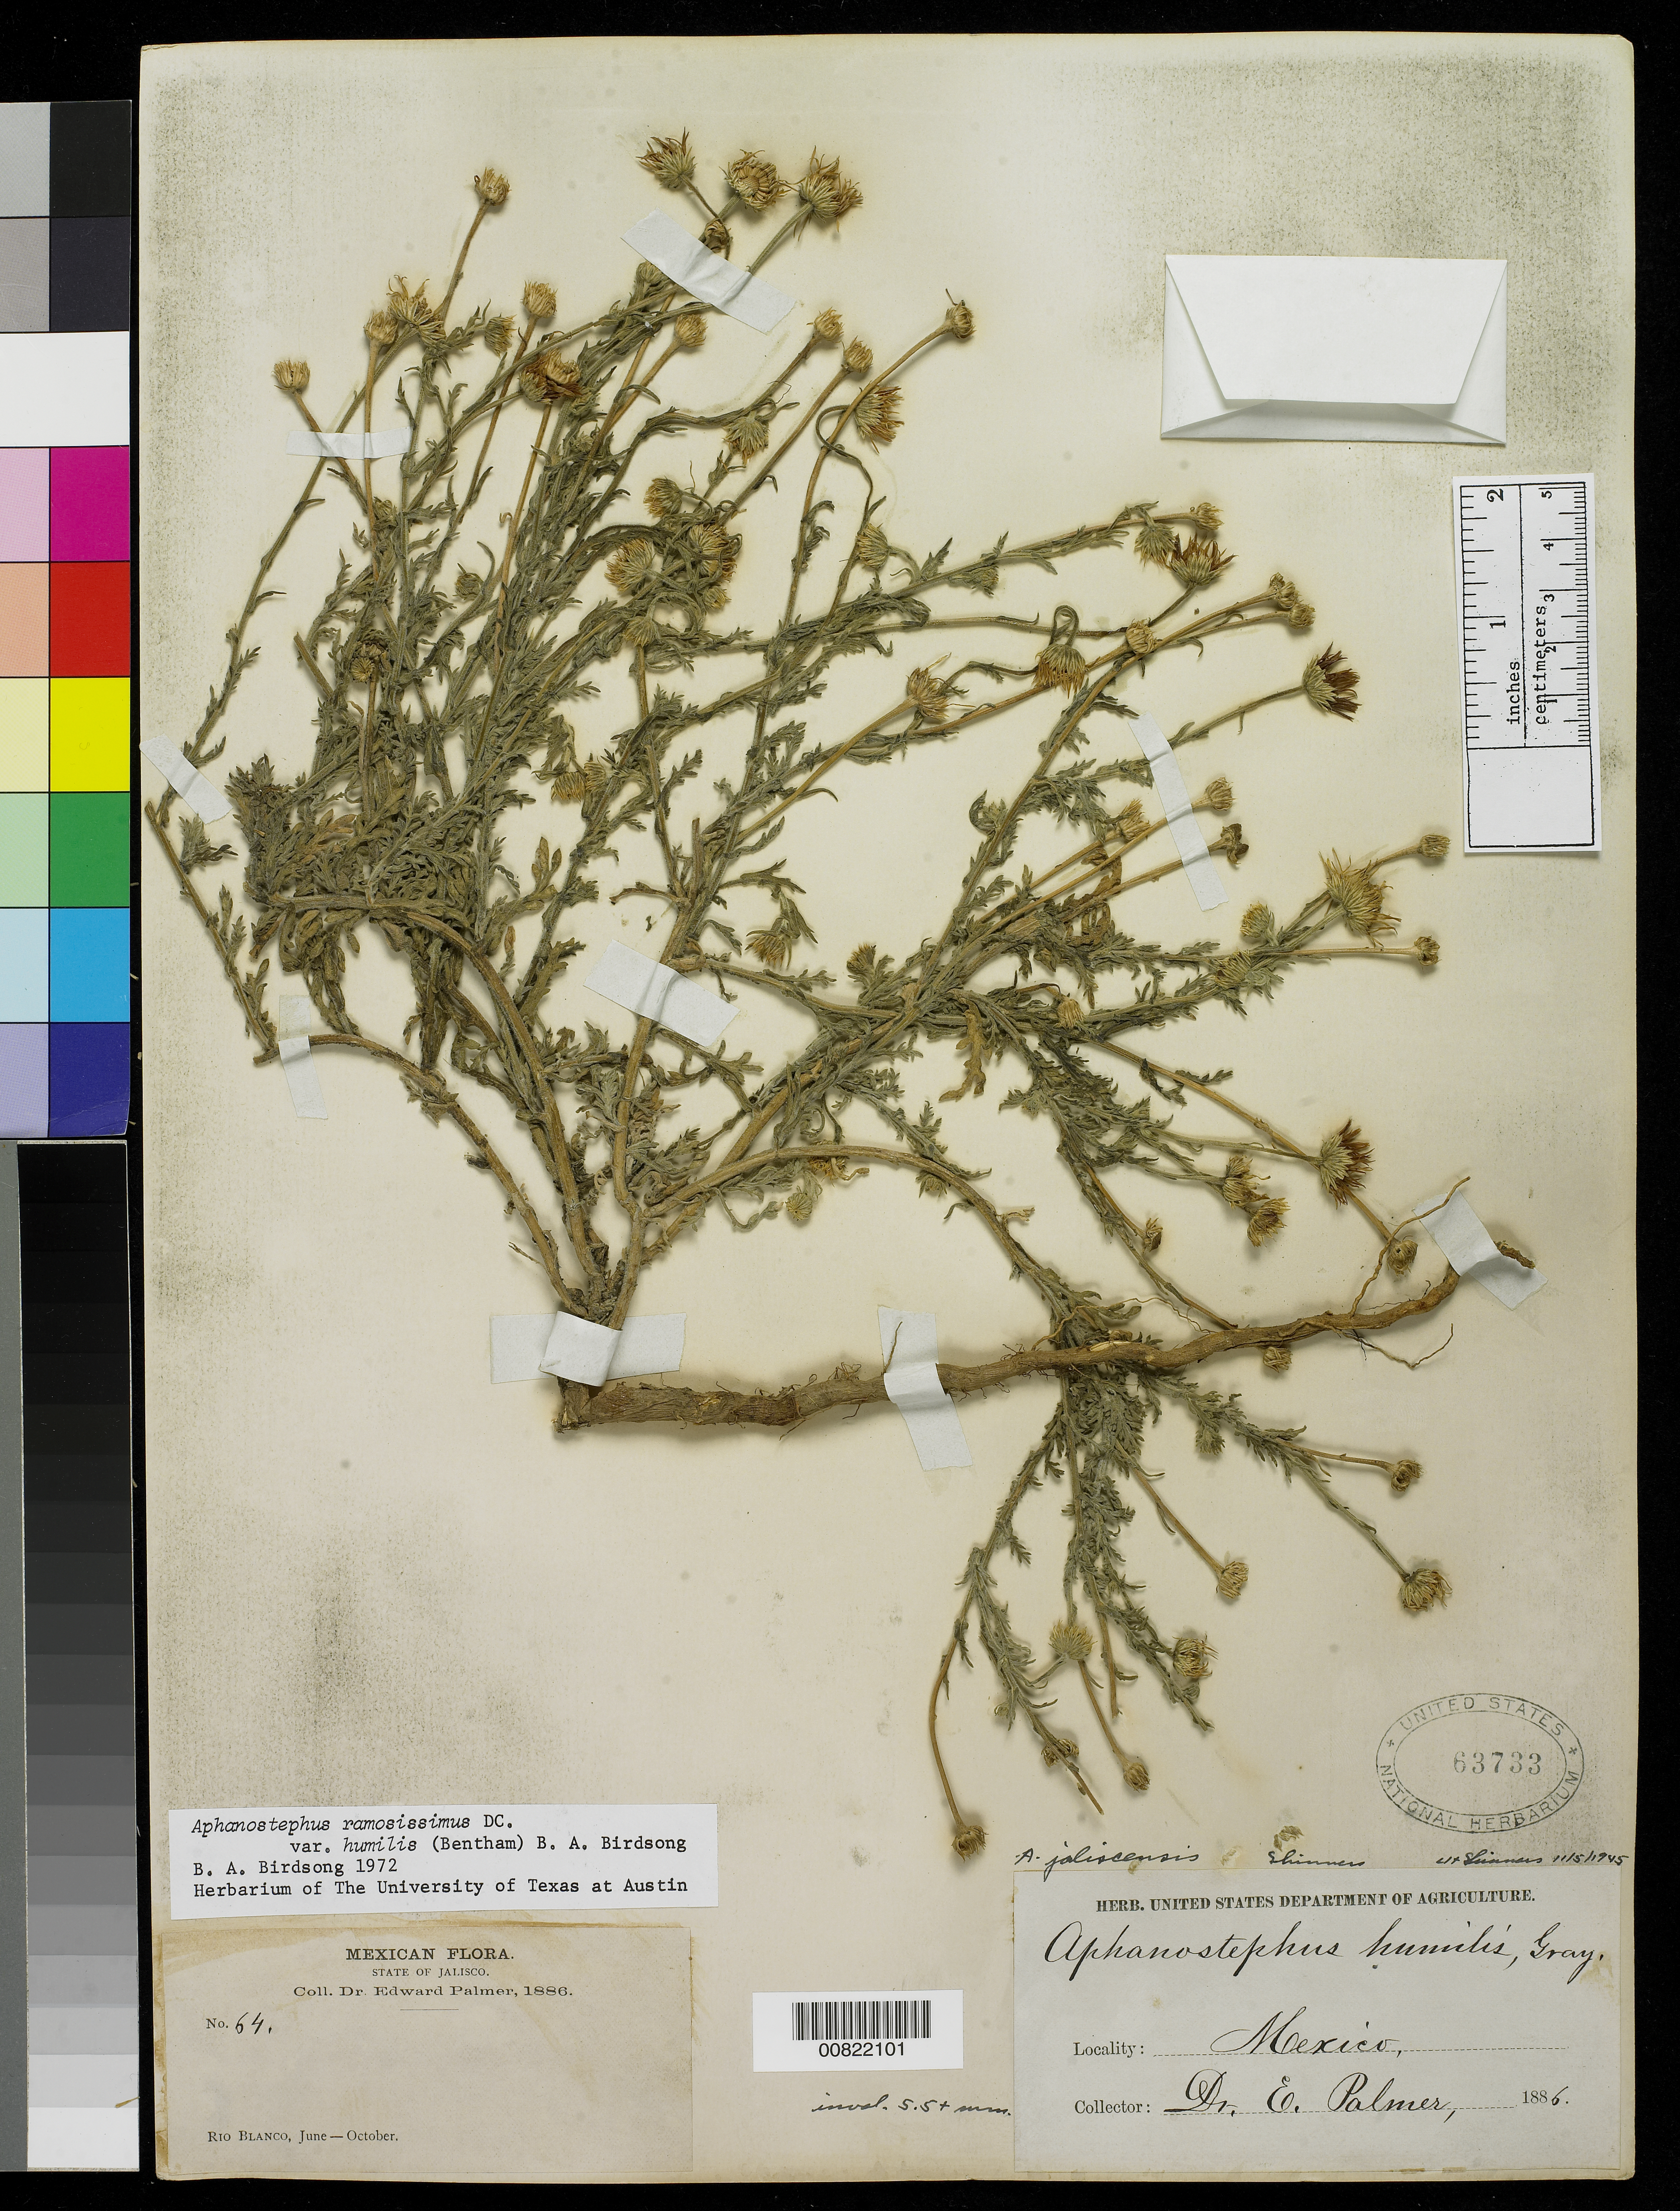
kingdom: Plantae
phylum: Tracheophyta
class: Magnoliopsida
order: Asterales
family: Asteraceae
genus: Aphanostephus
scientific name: Aphanostephus ramosissimus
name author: DC.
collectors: E. Palmer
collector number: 64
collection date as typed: Jun 1886 to -- Oct 1886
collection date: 1886-06/1886-10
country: Mexico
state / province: Jalisco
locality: Río Blanco, Jalisco.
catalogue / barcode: US 63733